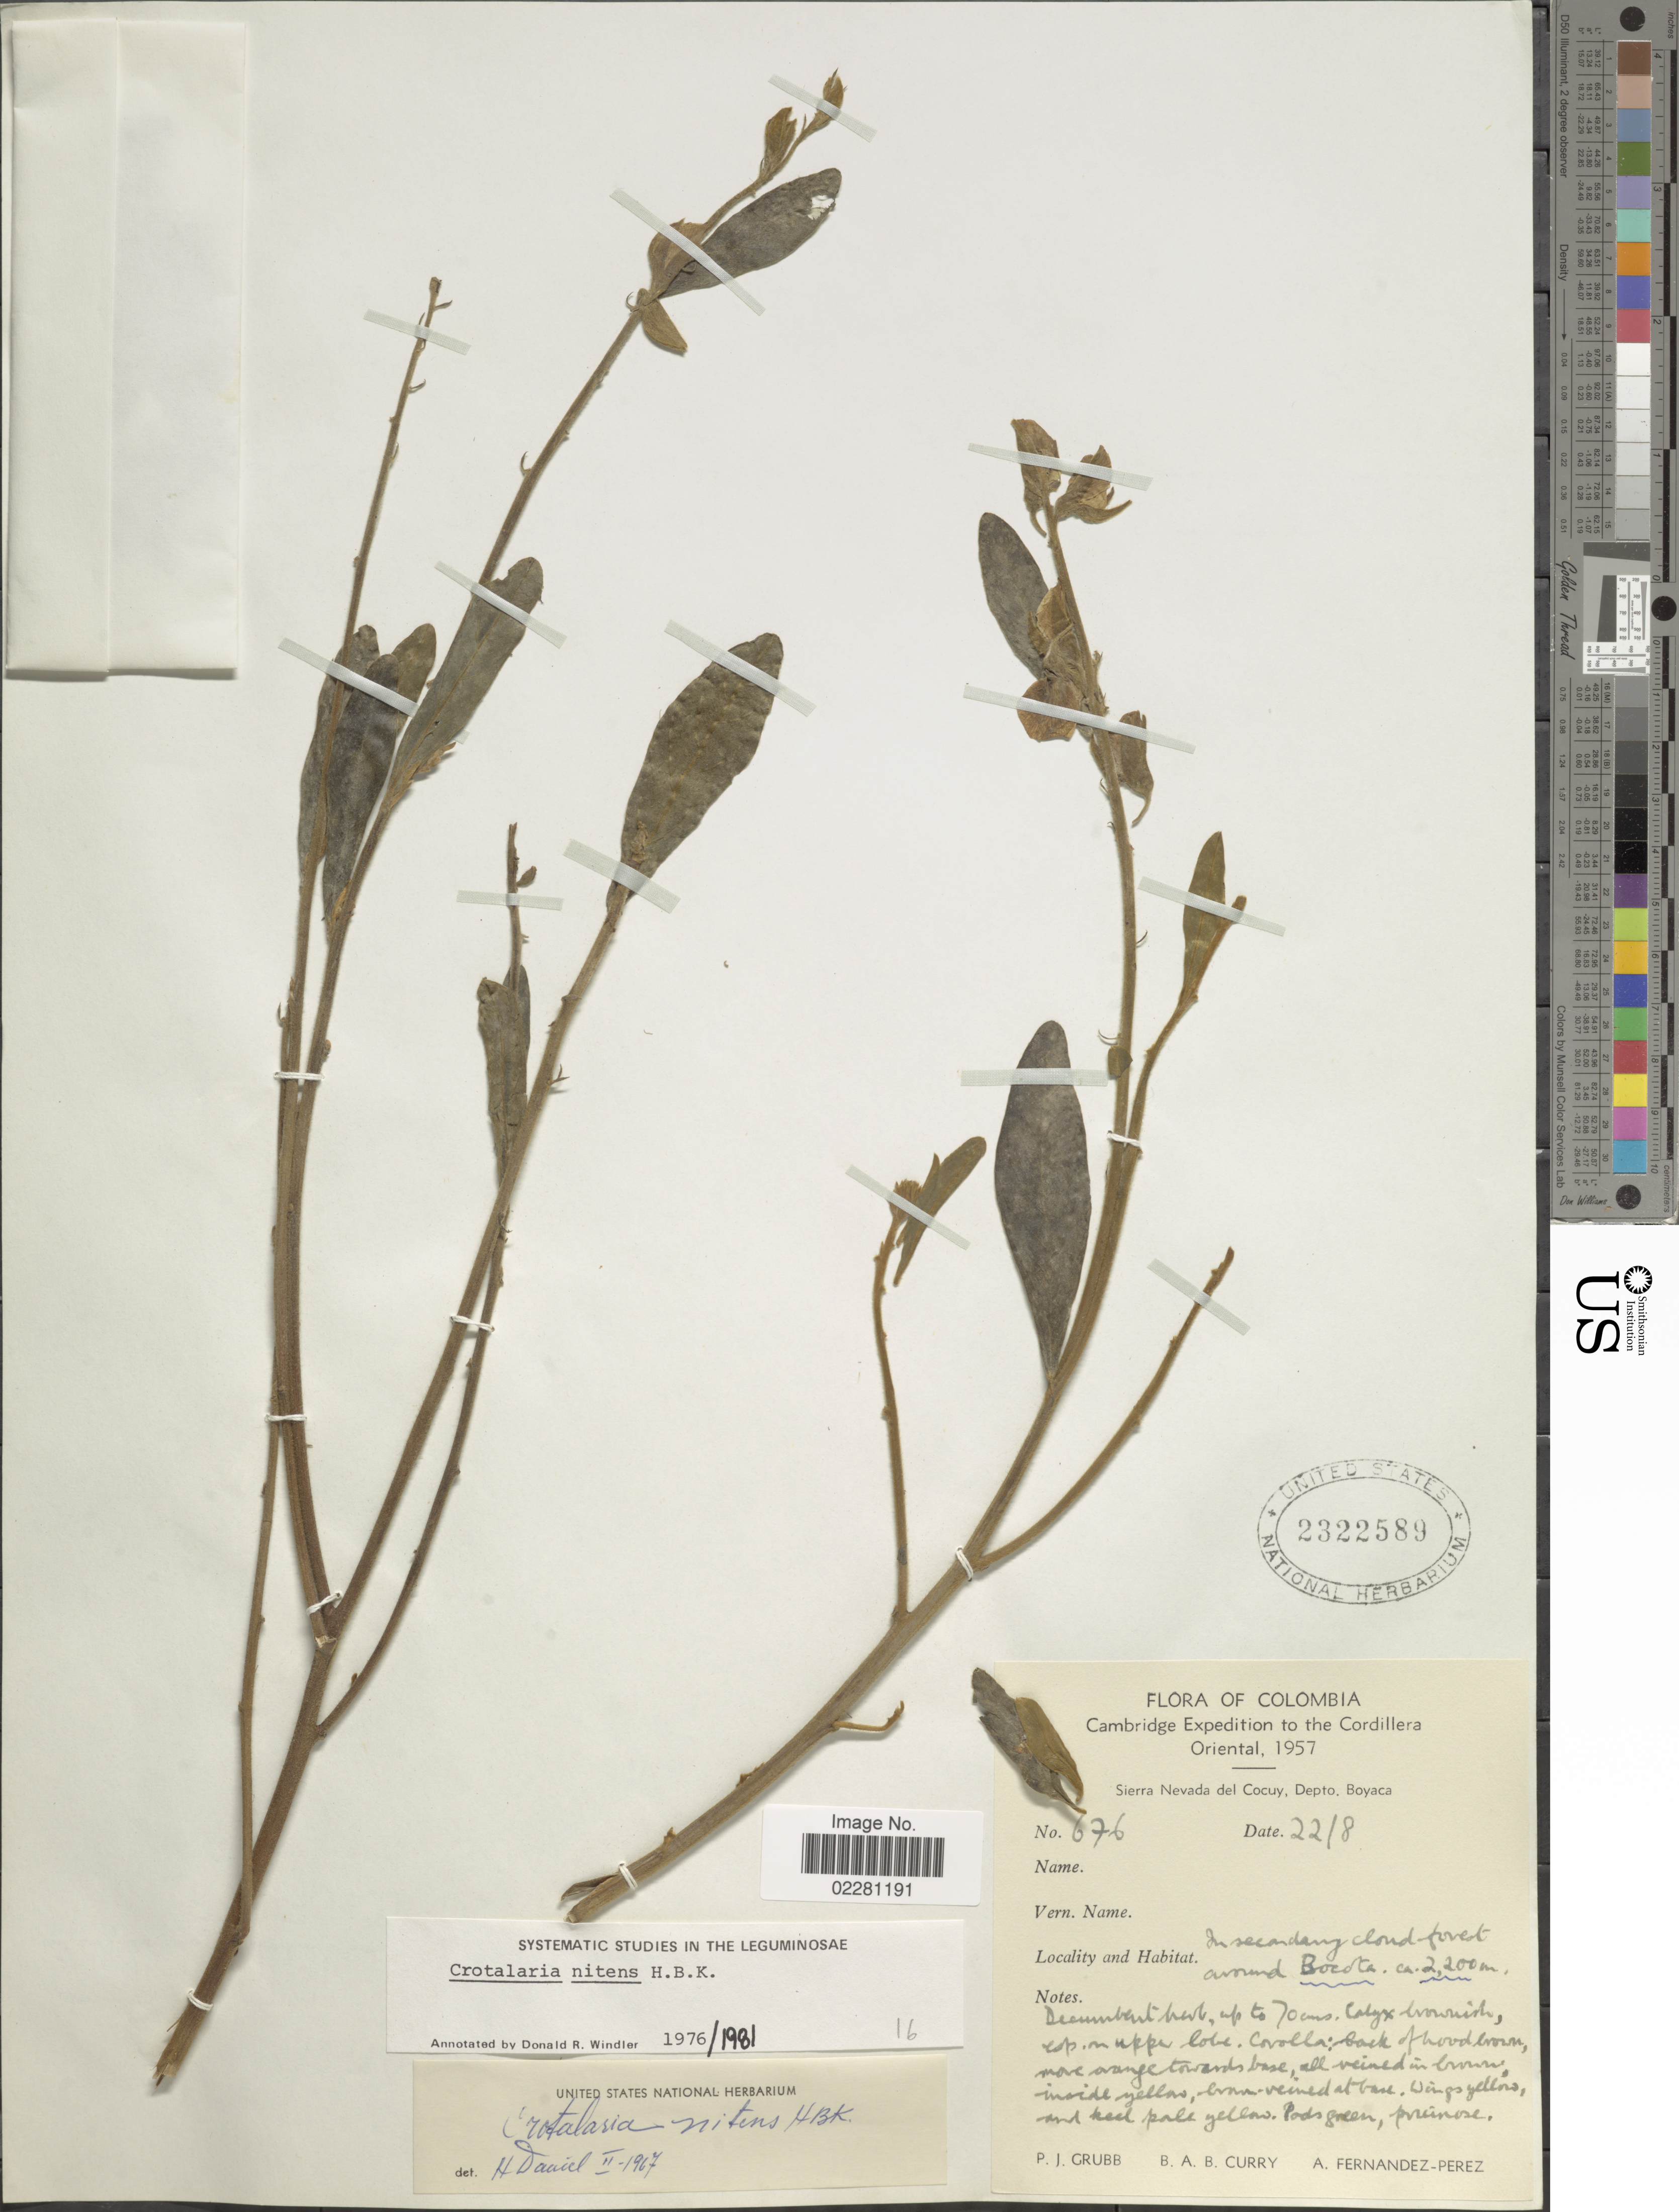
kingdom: Plantae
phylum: Tracheophyta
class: Magnoliopsida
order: Fabales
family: Fabaceae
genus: Crotalaria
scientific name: Crotalaria nitens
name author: Kunth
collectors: P. J. Grubb, B. A. B. Curry & A. Fernández-Pérez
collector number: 676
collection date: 1957-08-22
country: Colombia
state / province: Boyacá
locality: Cordillera Oriental, Sierra nevada del Cocuy, around Bocota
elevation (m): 2200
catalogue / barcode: US 2322589